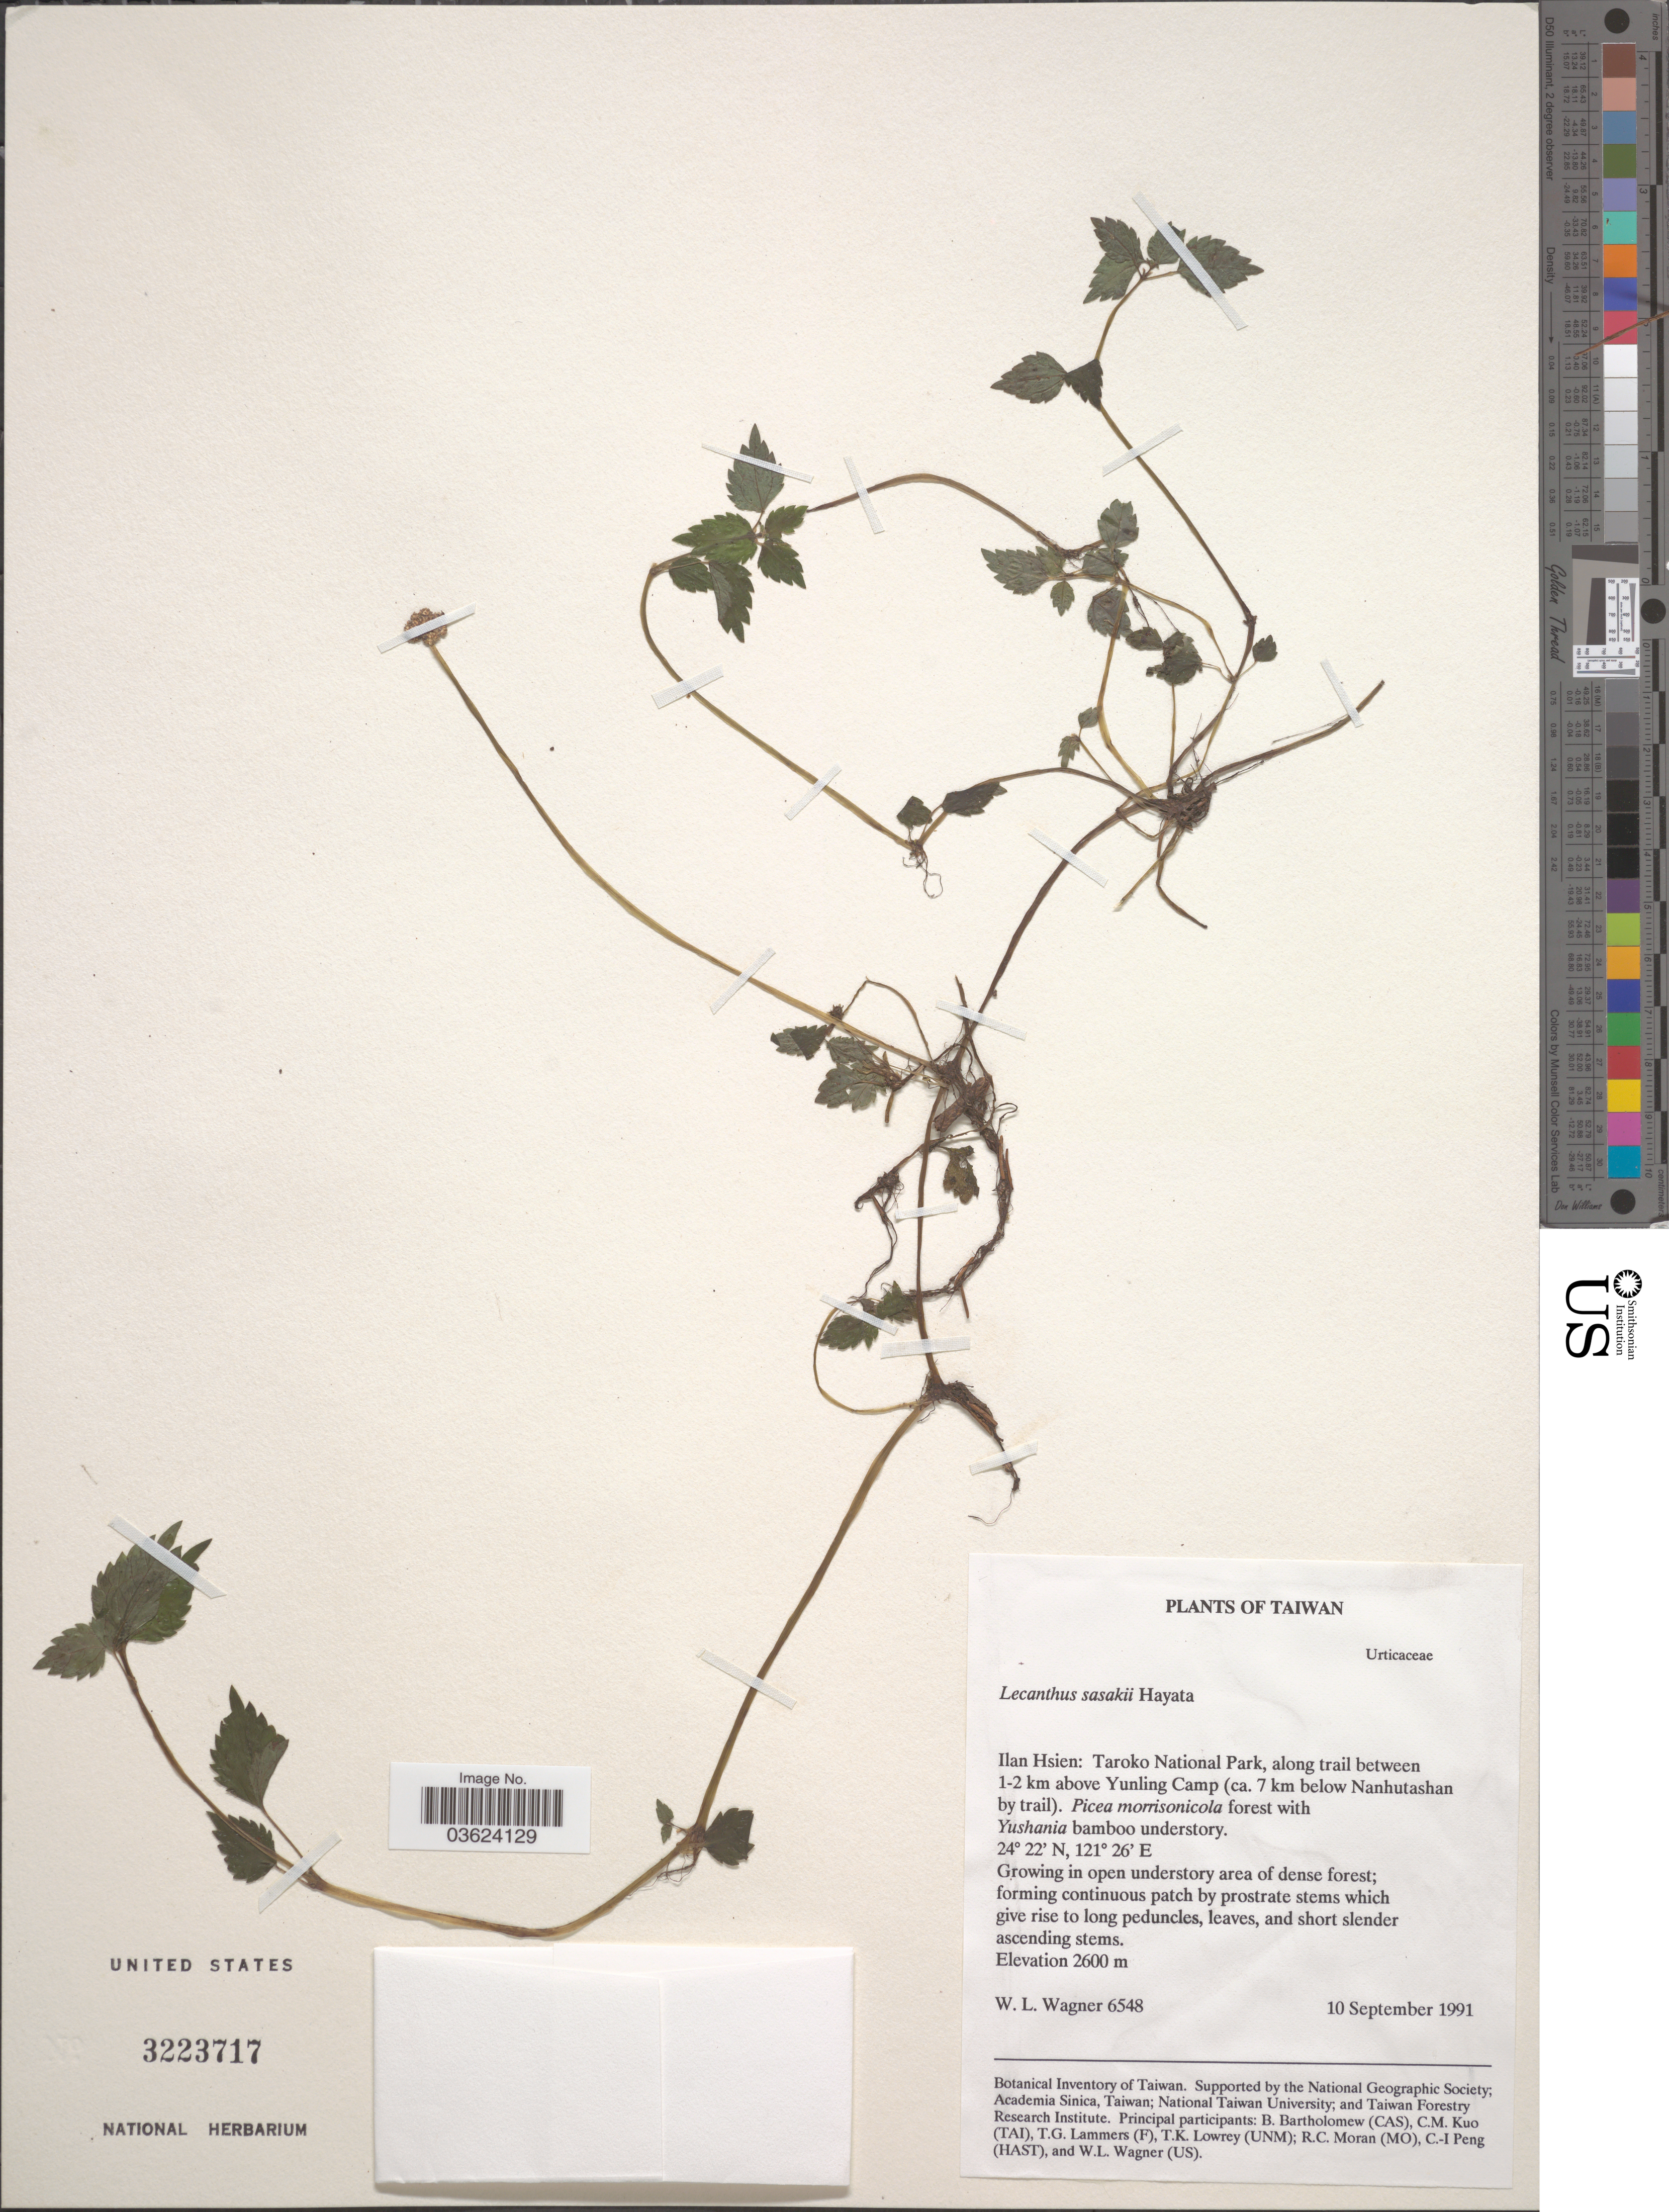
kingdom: Plantae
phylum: Tracheophyta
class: Magnoliopsida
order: Rosales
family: Urticaceae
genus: Lecanthus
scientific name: Lecanthus sasakii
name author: Hayata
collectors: W. L. Wagner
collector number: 6548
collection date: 1991-09-10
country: Taiwan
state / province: Ilan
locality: Ilan Hsien: Taroko National Park, along trail between 1-2 km above Yunling Camp (ca. 7km below Nanhutashan by trail).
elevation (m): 2600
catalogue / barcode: US 3223717